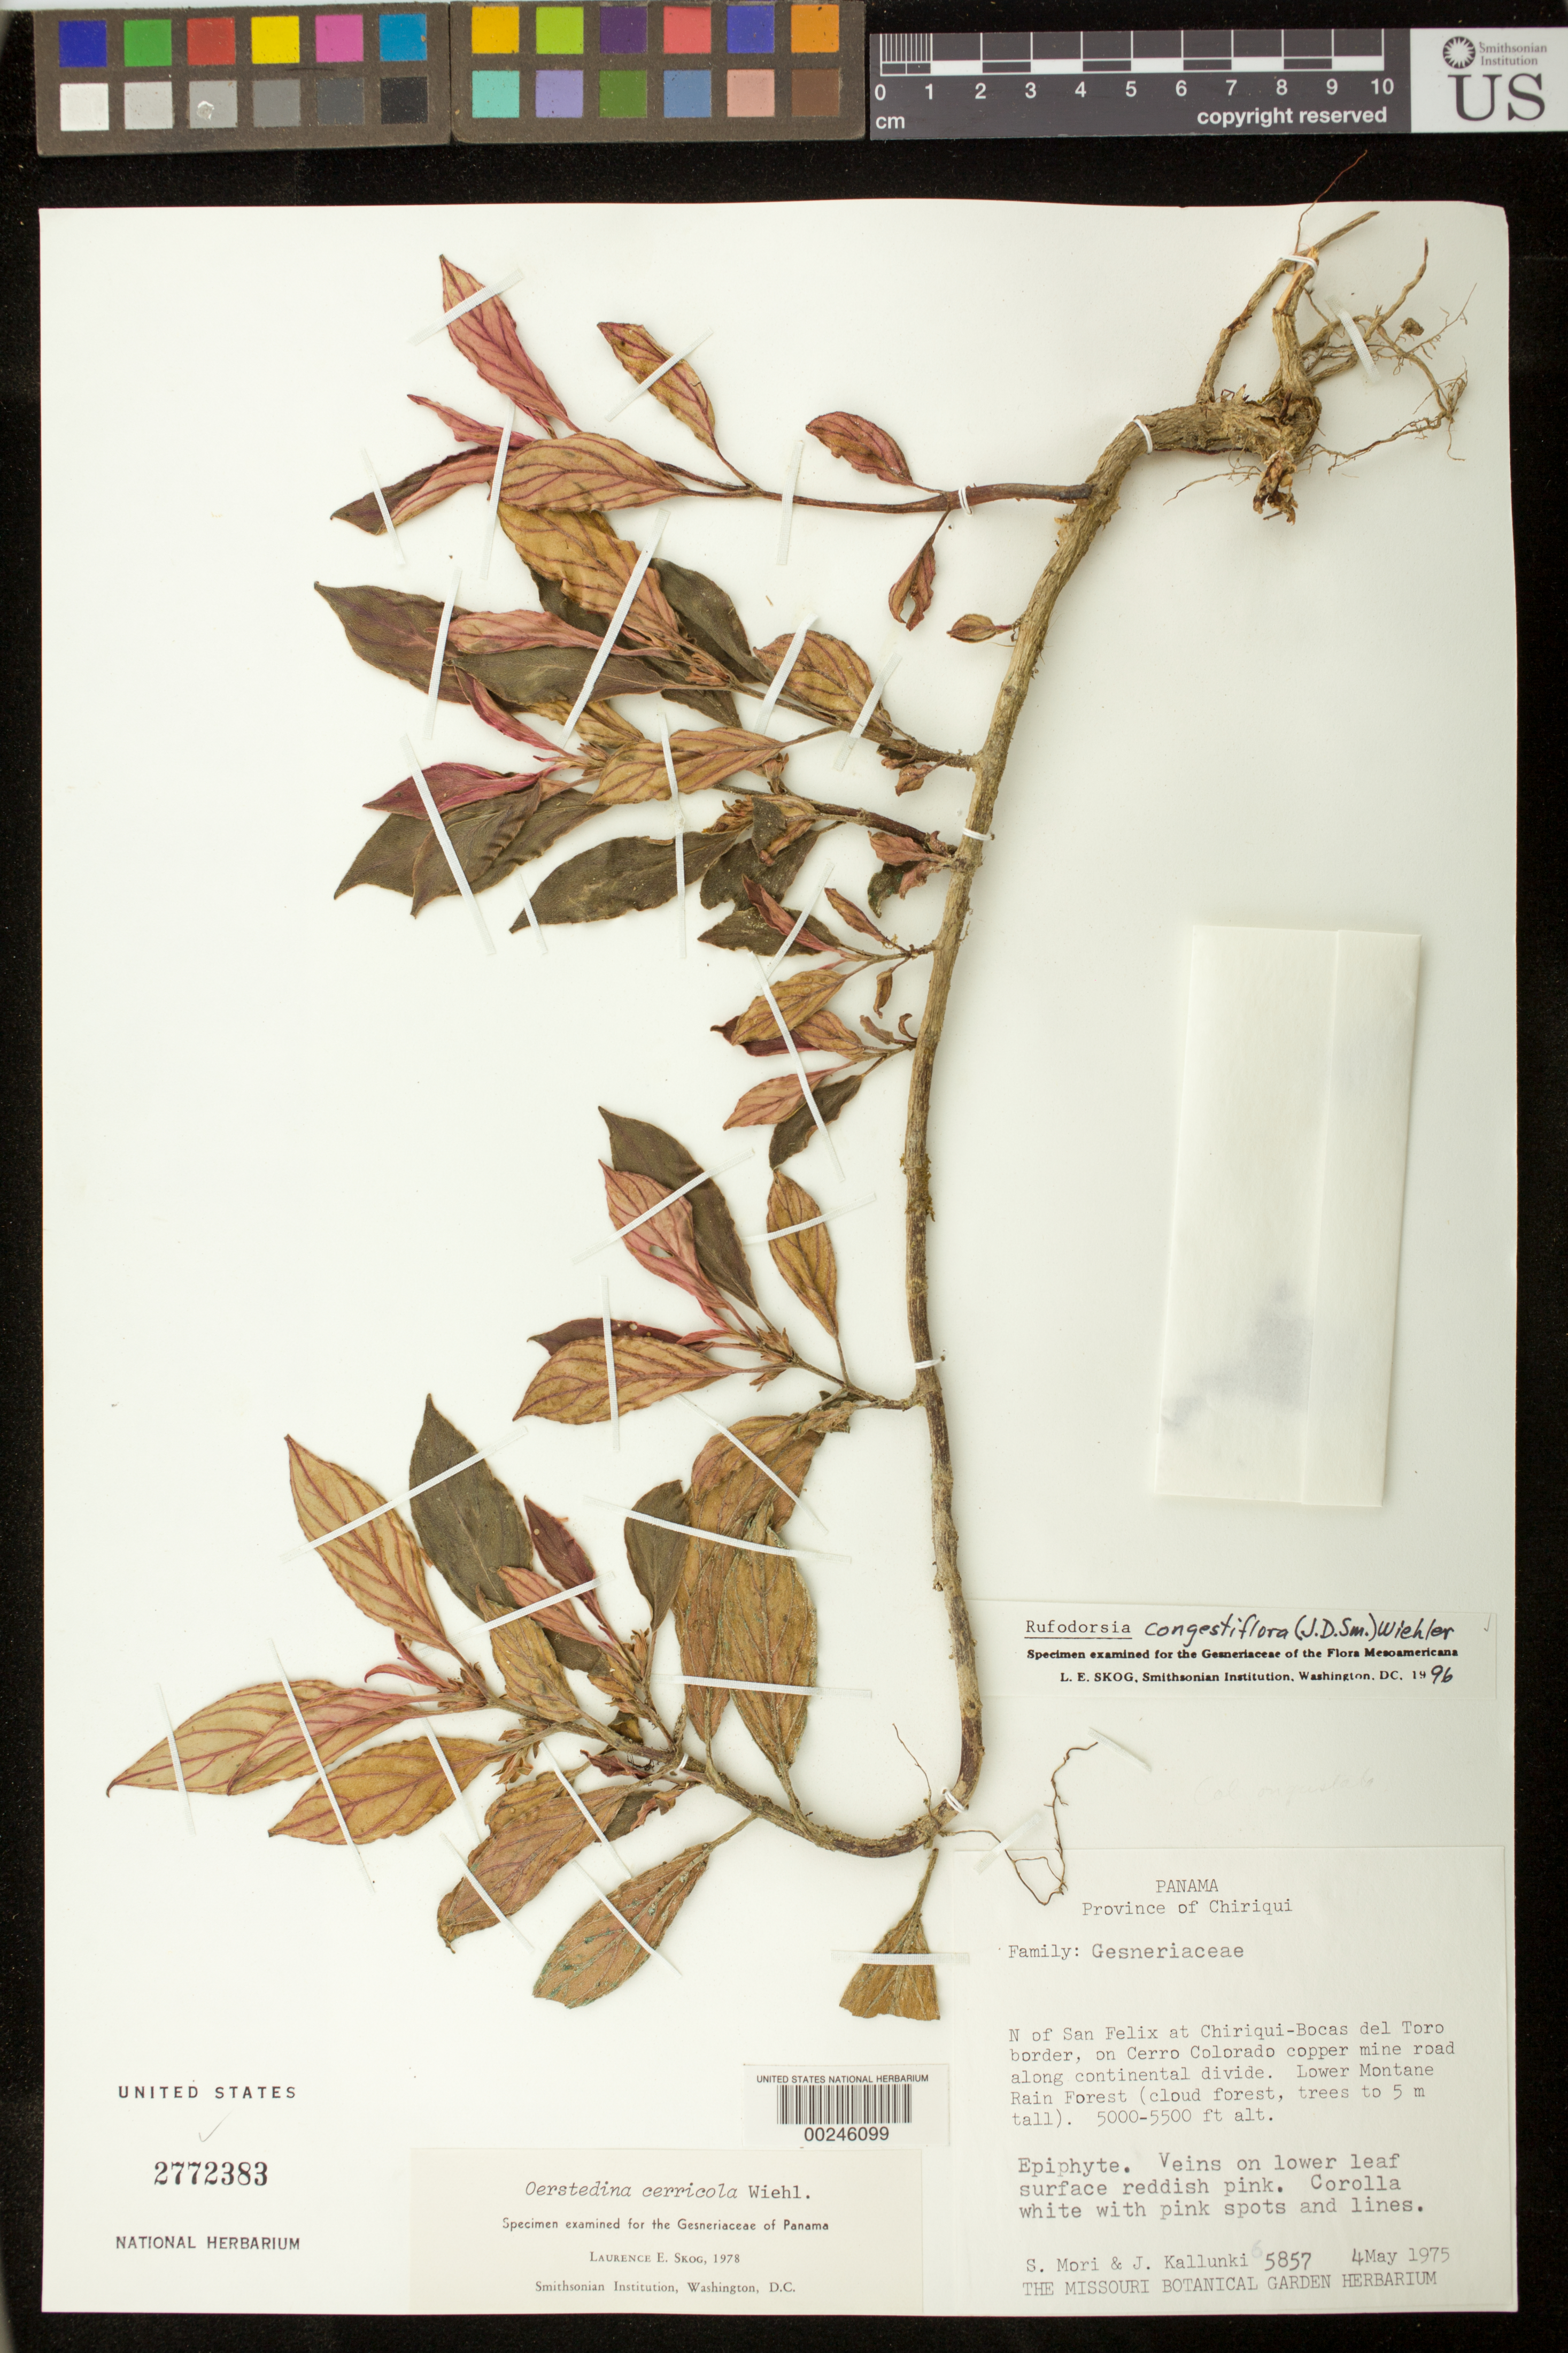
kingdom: Plantae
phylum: Tracheophyta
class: Magnoliopsida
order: Lamiales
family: Gesneriaceae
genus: Rufodorsia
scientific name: Rufodorsia congestiflora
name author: (Donn. Sm.) Wiehler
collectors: S. Mori & J. Kallunki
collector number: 5857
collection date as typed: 04 May 1975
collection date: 1975-05-04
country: Panama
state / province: Chiriquí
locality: N of San Felix at Chiriqui - Bocas del Toro border, on Cerro Colorado copper mine road along continental divide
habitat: Lower montane rain forest (cloud forest, trees to 5 m tall)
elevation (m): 1524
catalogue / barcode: US 2772383